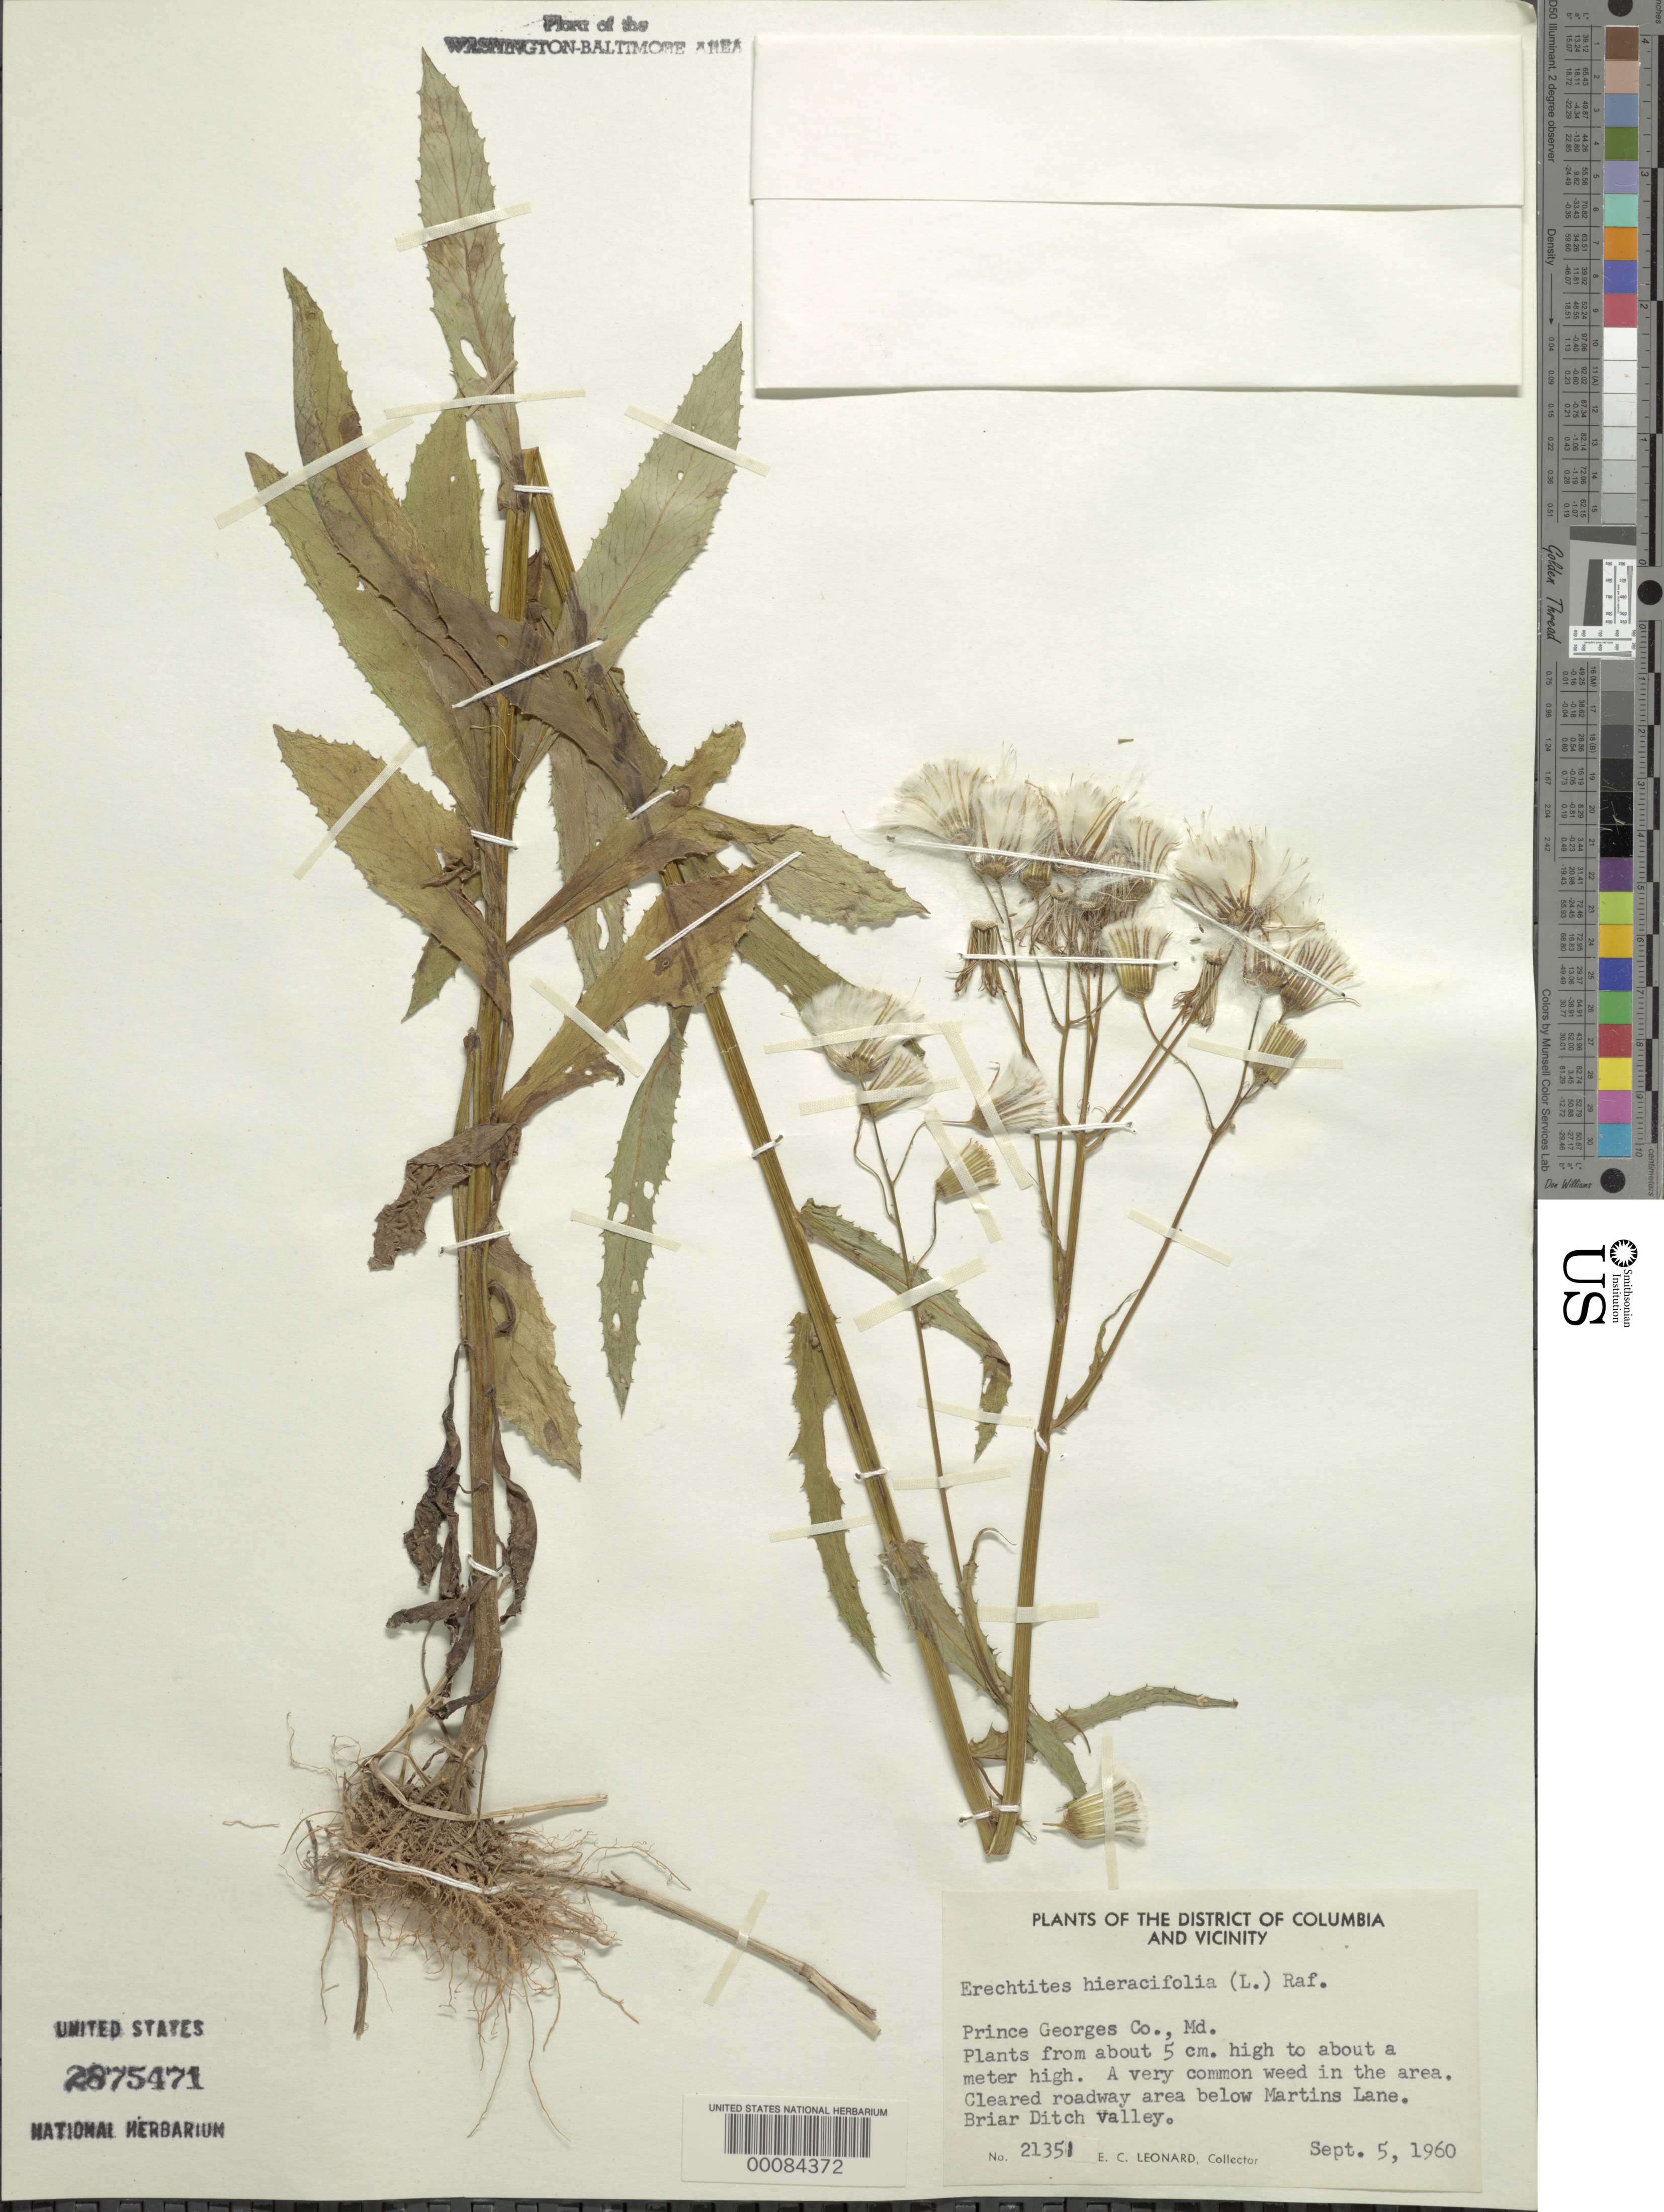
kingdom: Plantae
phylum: Tracheophyta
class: Magnoliopsida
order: Asterales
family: Asteraceae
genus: Erechtites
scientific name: Erechtites hieraciifolius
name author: (L.) Raf. ex DC.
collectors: E. C. Leonard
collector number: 21351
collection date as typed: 05 Sep 1960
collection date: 1960-09-05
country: United States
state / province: Maryland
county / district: Prince George's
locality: Briar Ditch Valley below Martins Lane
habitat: Cleared roadway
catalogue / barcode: US 2875471